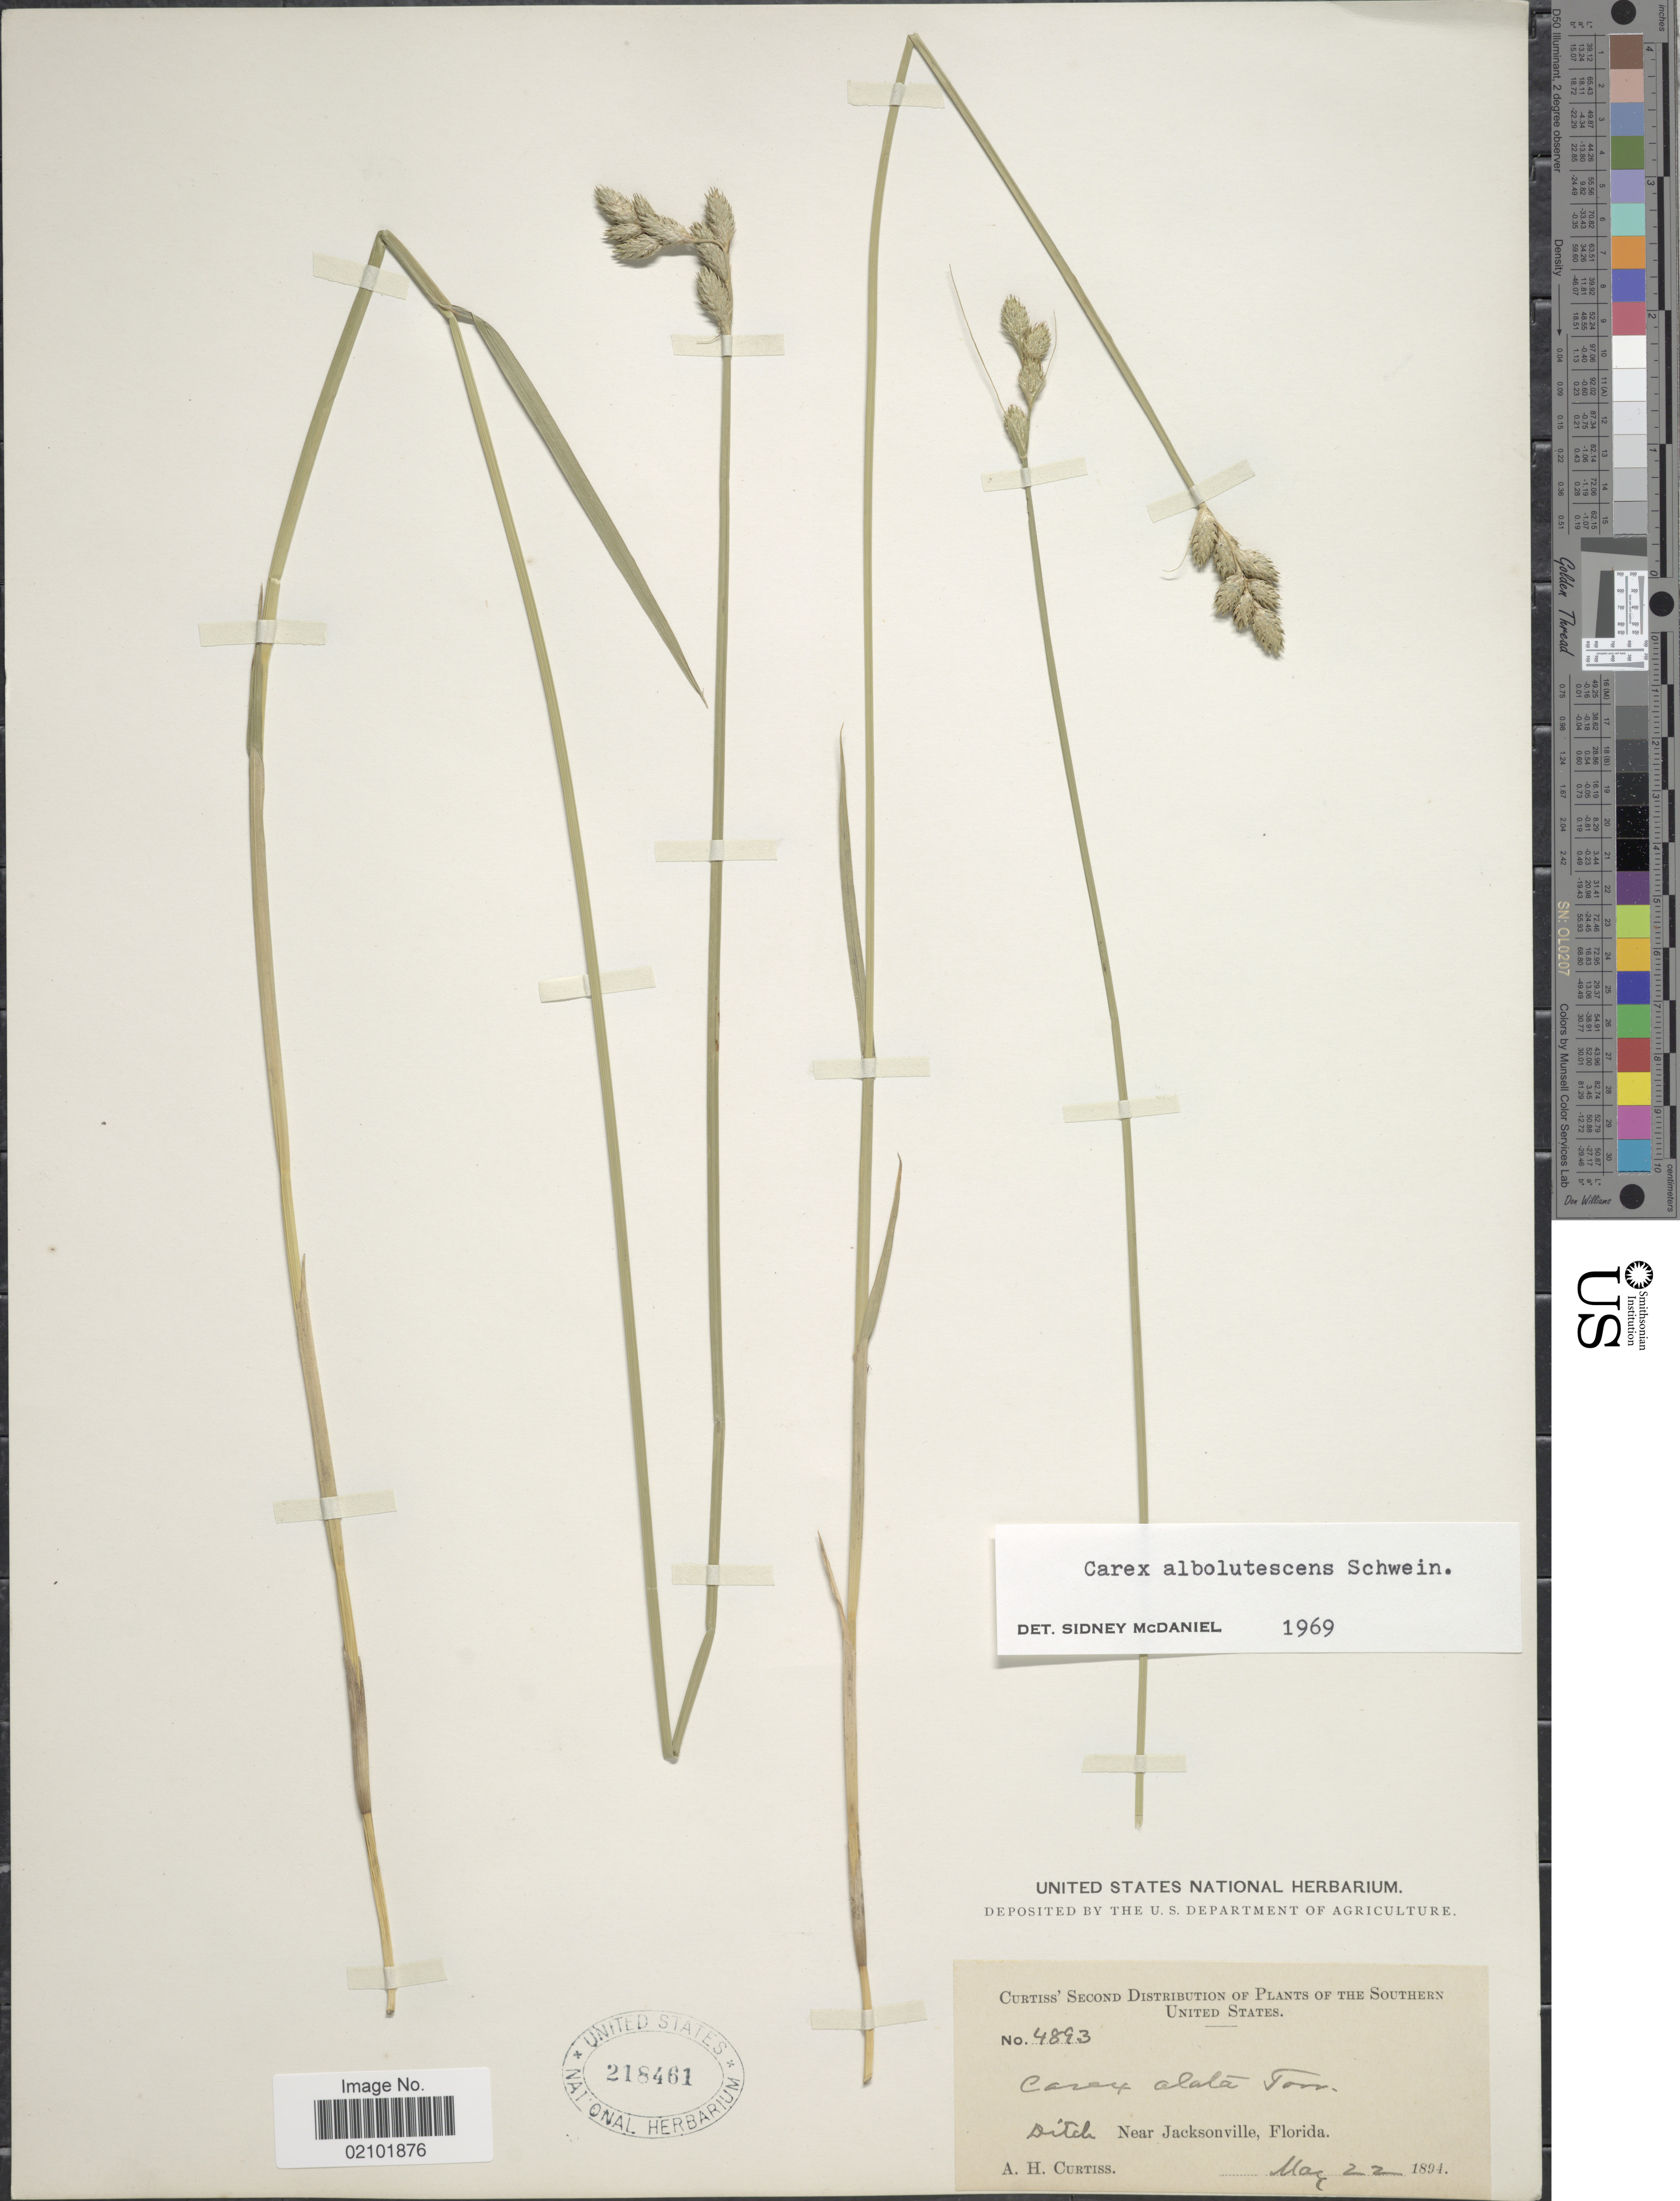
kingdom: Plantae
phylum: Tracheophyta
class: Liliopsida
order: Poales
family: Cyperaceae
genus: Carex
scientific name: Carex albolutescens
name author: Schwein.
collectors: A. H. Curtiss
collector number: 4893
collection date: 1894-05-22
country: United States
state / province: Florida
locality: Southern United States. Near Jacksonville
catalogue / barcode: US 218461